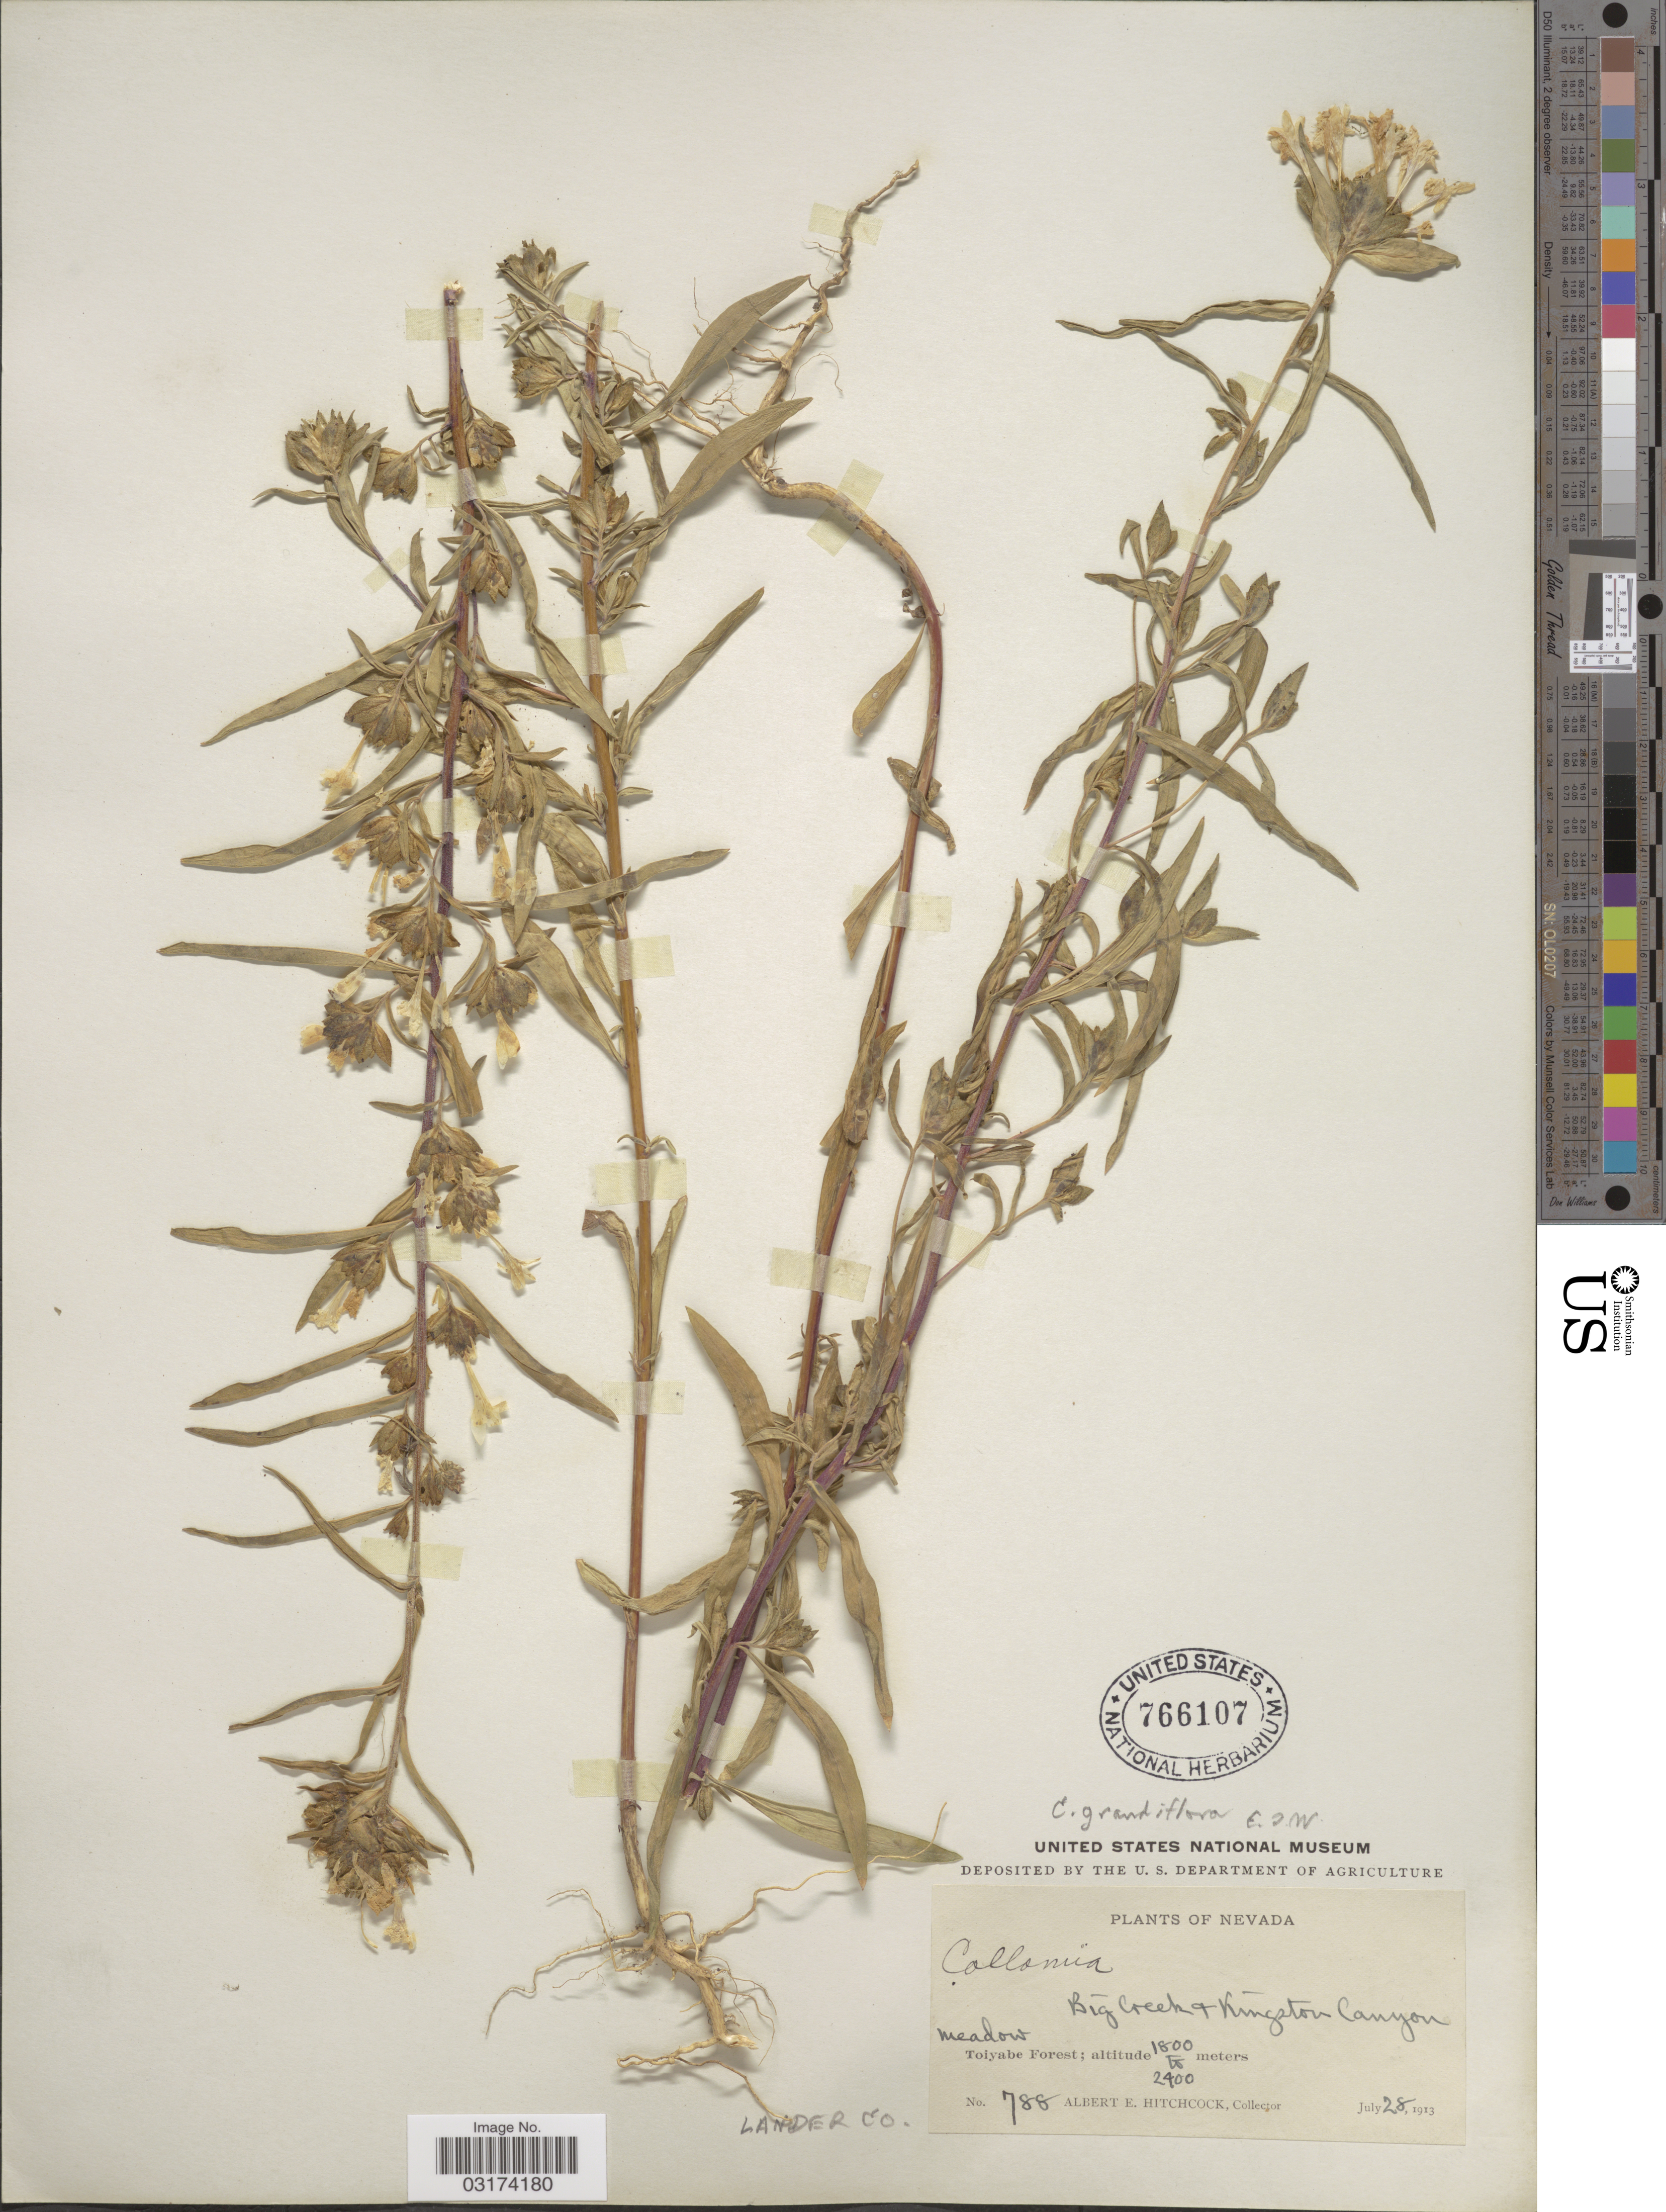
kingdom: Plantae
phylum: Tracheophyta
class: Magnoliopsida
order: Ericales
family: Polemoniaceae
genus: Collomia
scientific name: Collomia grandiflora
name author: Douglas ex Lindl.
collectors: A. Hitchcock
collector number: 788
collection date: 1913-07-28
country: United States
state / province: Nevada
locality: Big Creek + Kingston Canyon meadow. Toiyabe Forest. Lander Co.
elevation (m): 1800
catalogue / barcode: US 766107